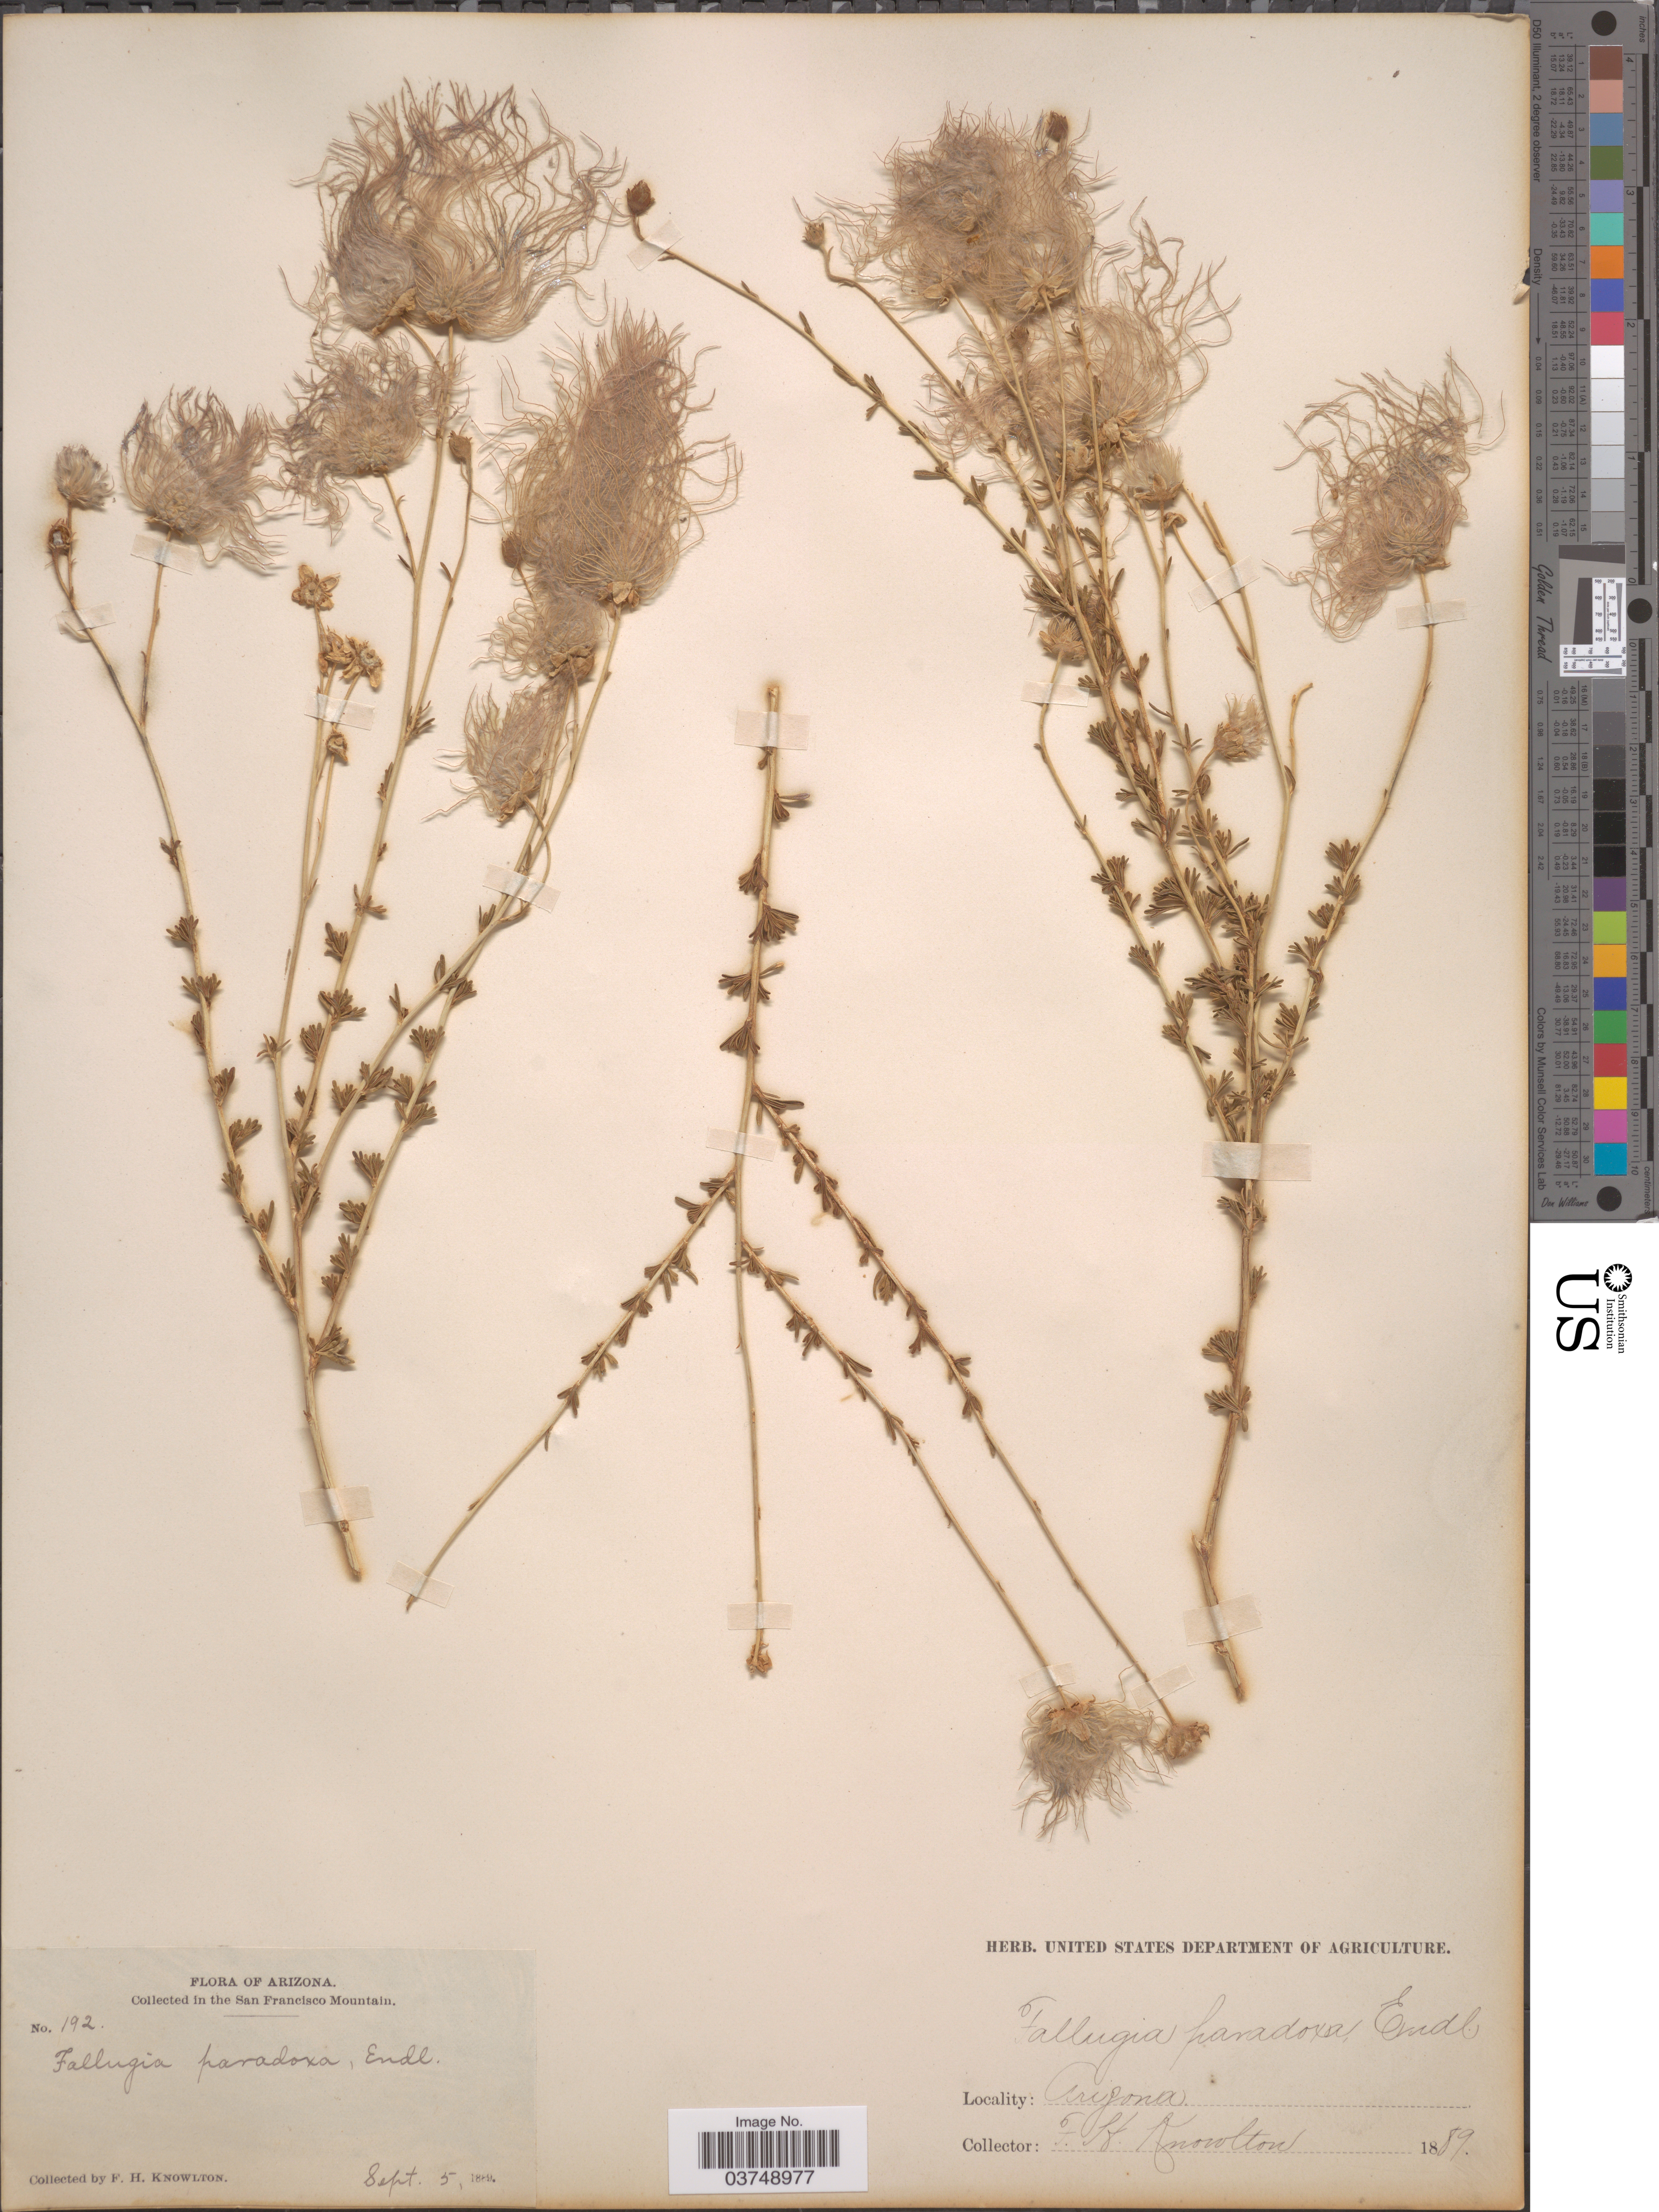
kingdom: Plantae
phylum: Tracheophyta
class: Magnoliopsida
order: Rosales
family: Rosaceae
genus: Fallugia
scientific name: Fallugia acuminata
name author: (Wooton) Rydb.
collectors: F. H. Knowlton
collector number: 192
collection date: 1889-09-05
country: United States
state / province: Arizona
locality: In the San Francisco Mountain.